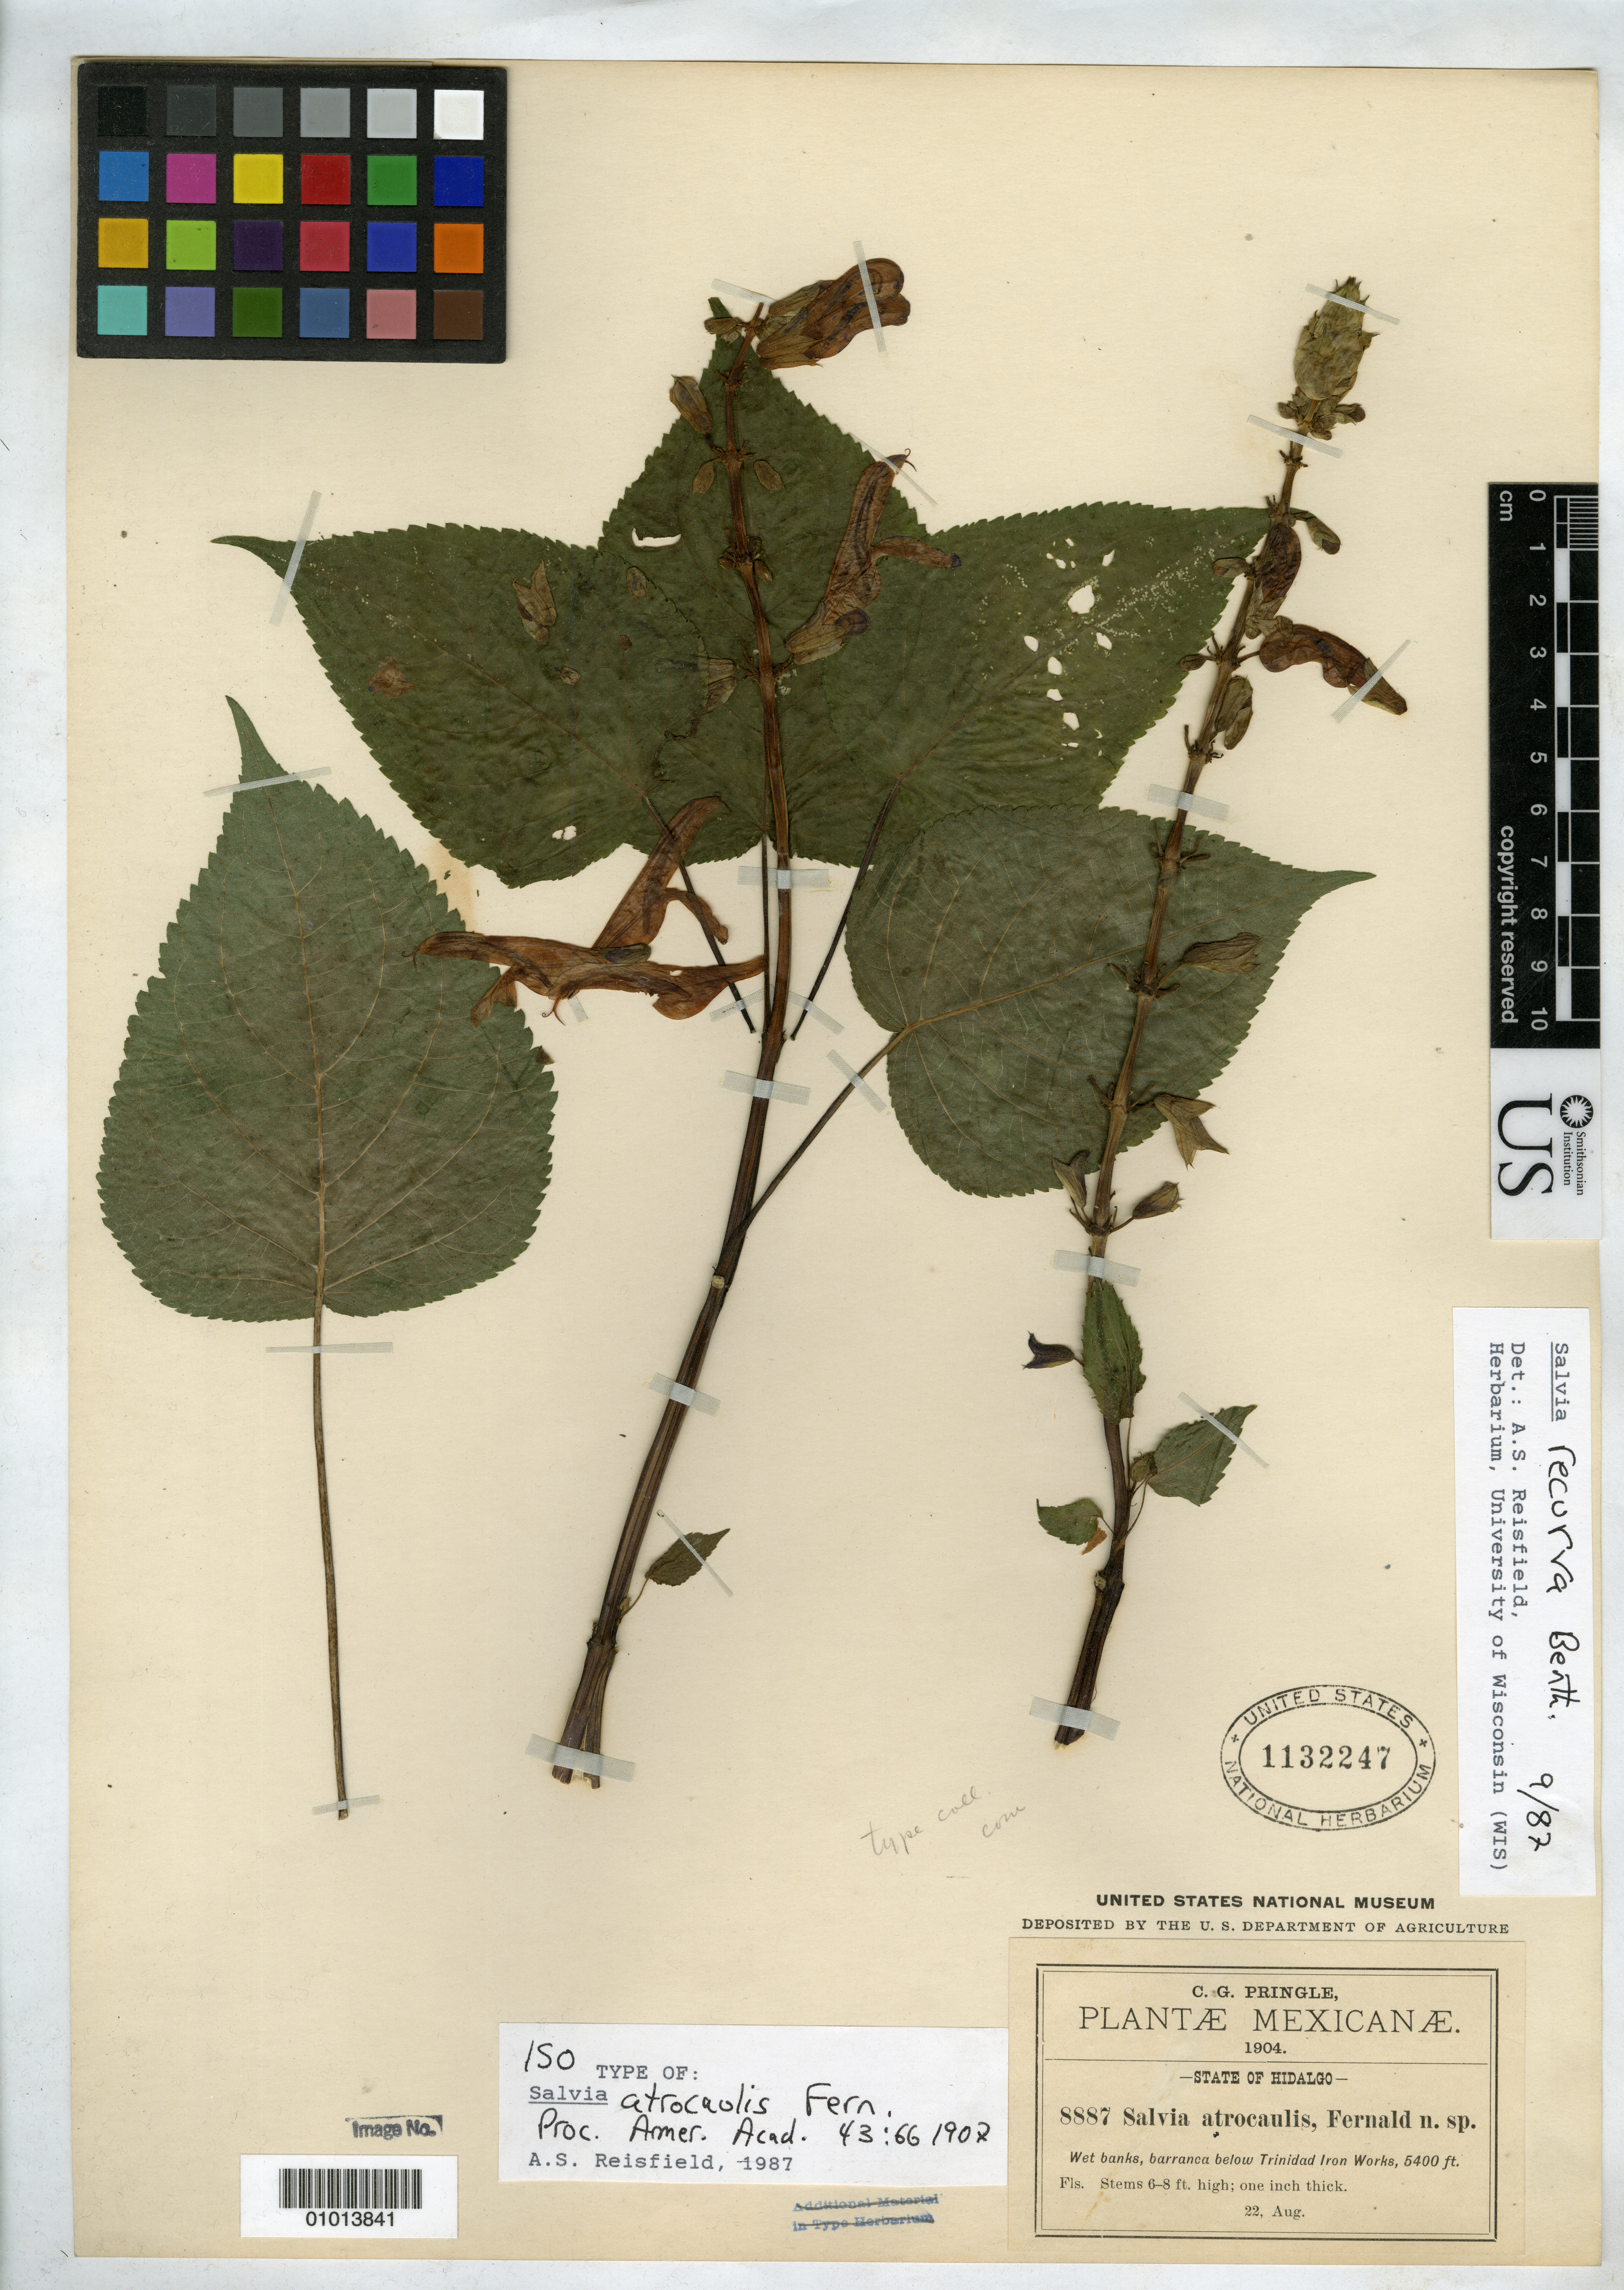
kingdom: Plantae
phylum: Tracheophyta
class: Magnoliopsida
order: Lamiales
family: Lamiaceae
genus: Salvia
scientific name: Salvia atrocaulis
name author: Fernald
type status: Isotype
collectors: C. G. Pringle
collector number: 8887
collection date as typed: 22 Aug 1904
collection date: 1904-08-22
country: Mexico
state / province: Hidalgo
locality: Barranca below Trinidad Iron Works.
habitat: Wet banks.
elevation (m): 1646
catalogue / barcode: US 1132247